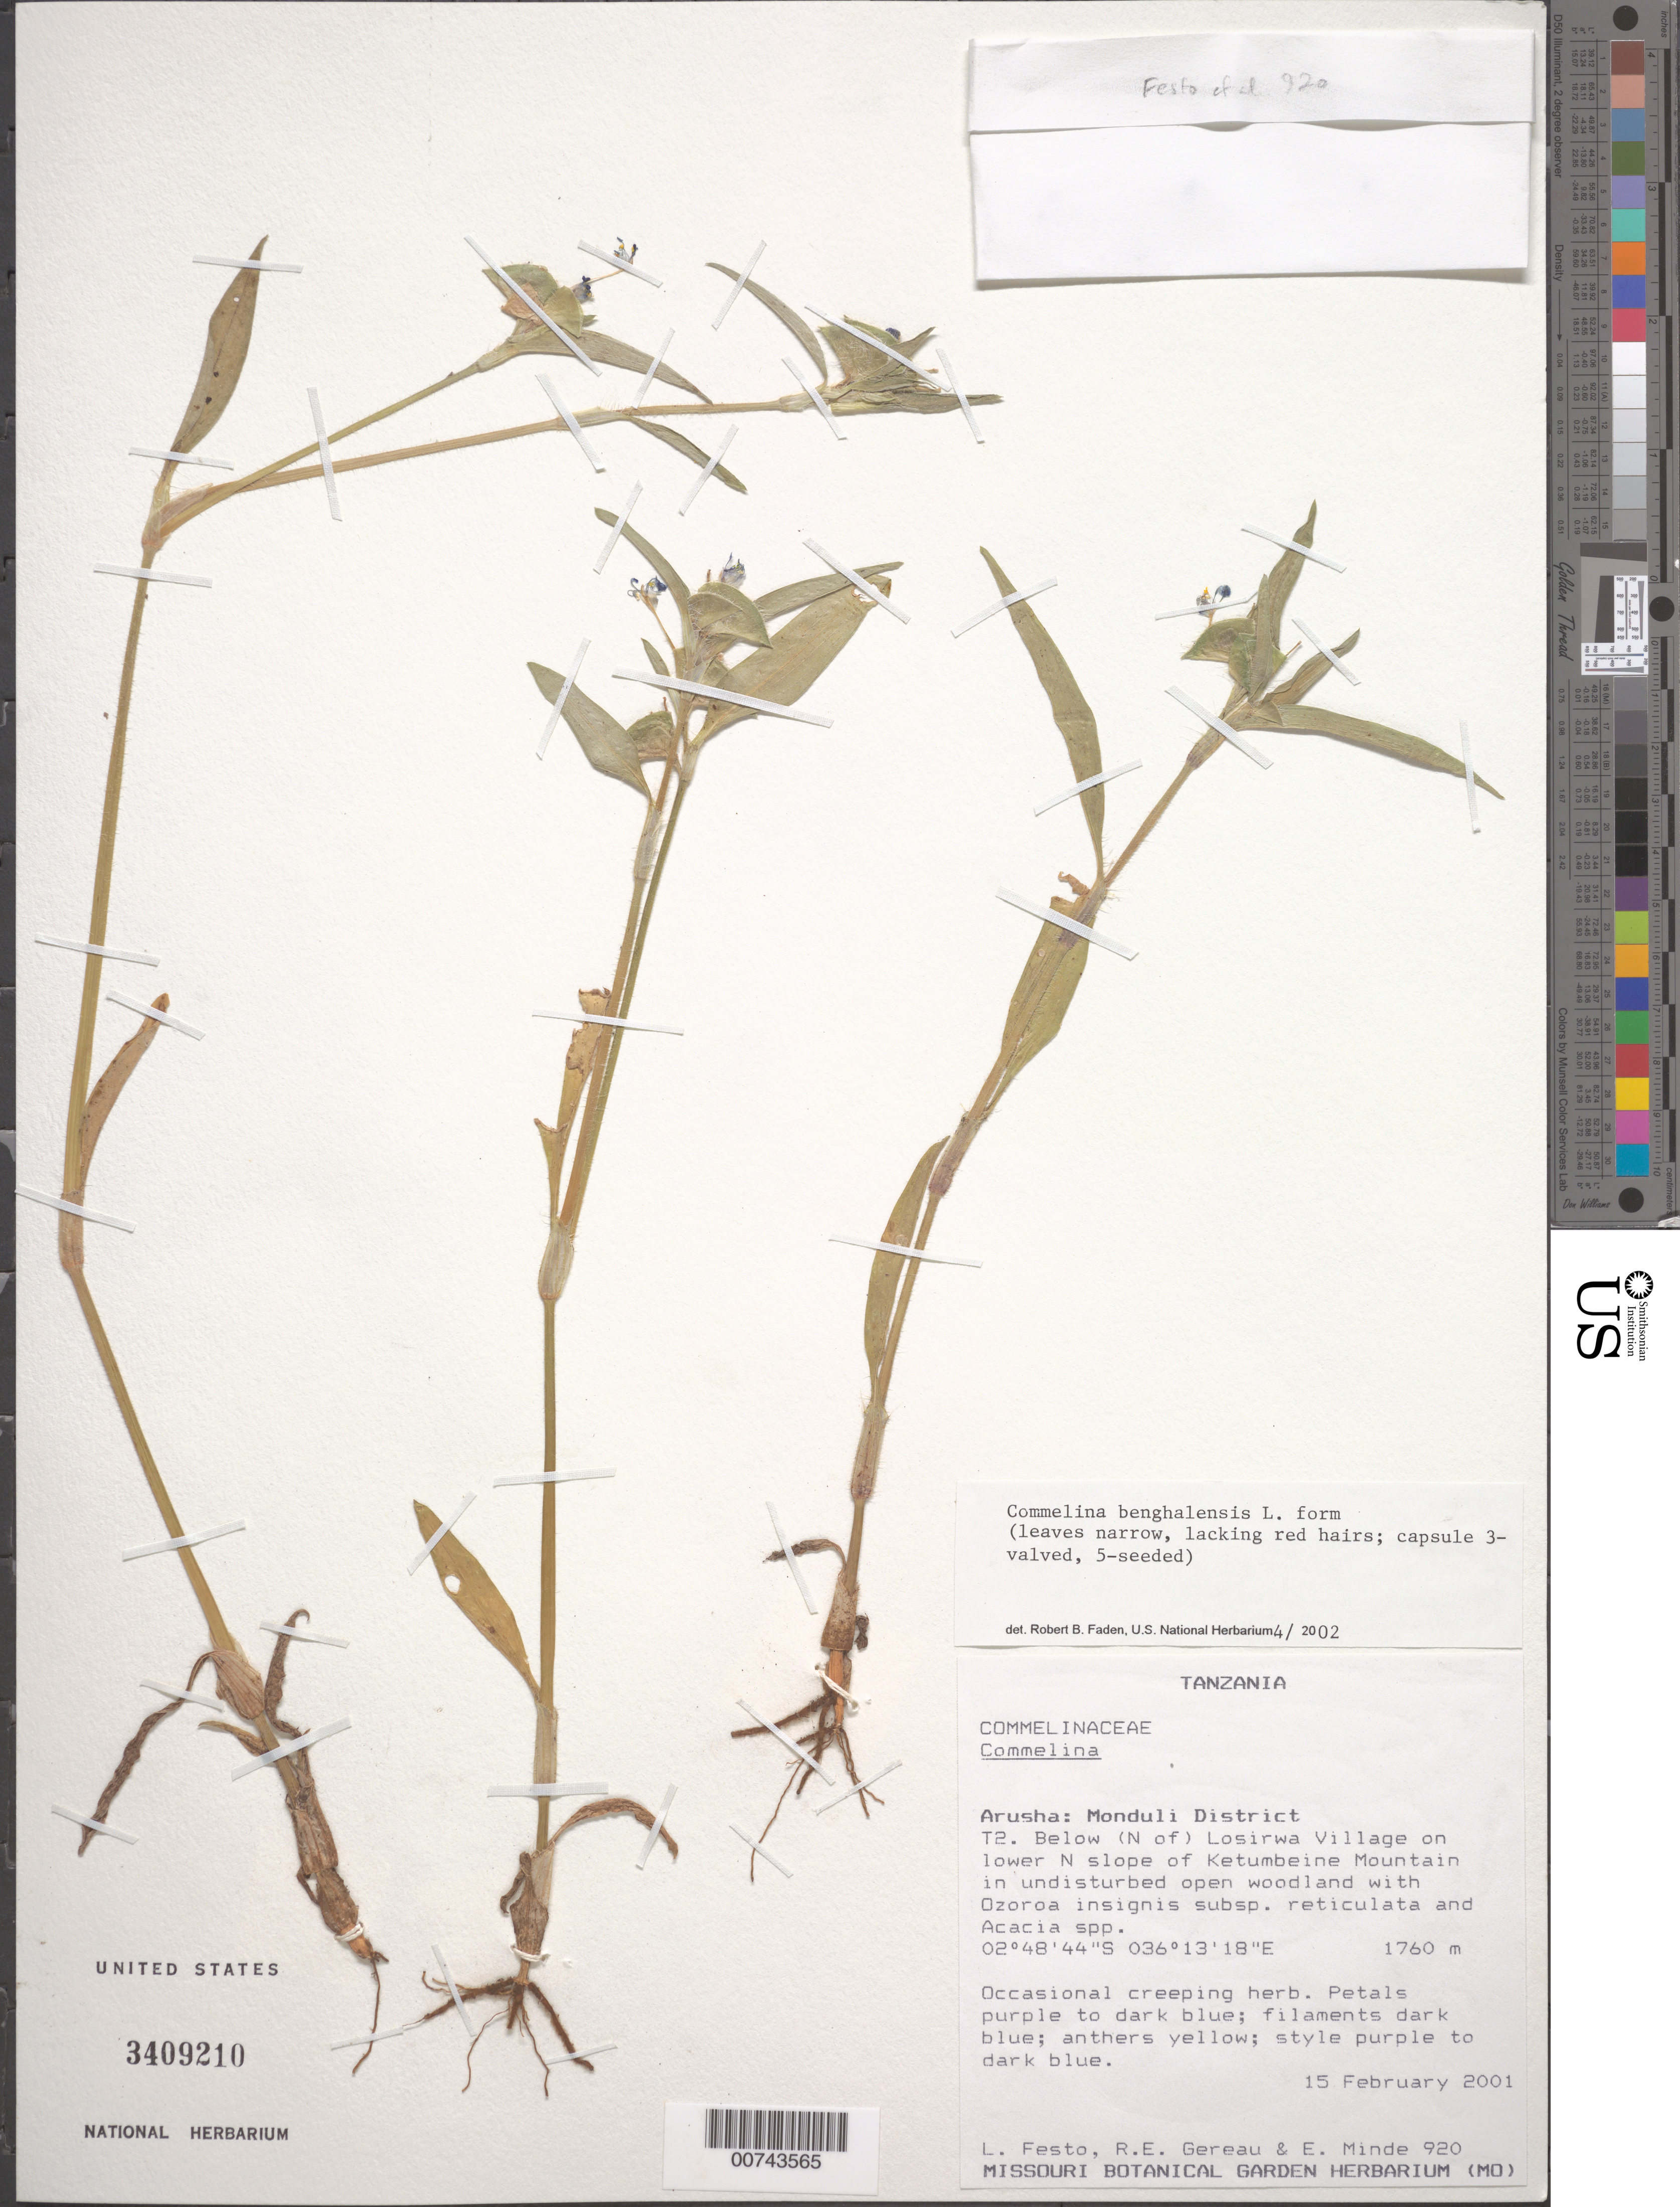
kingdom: Plantae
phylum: Tracheophyta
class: Liliopsida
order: Commelinales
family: Commelinaceae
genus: Commelina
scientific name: Commelina benghalensis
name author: L.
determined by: Faden, Robert B., (US), Smithsonian Institution - National Museum of Natural History (UNITED STATES)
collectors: L. Festo, R. E. Gereau & E. Minde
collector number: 920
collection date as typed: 15 Feb 2001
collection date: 2001-02-15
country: Tanzania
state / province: Arusha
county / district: Monduli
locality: T2, Below Losirwa Village on N slope of Ketumbeine Mountain.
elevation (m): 1760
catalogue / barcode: US 3409210